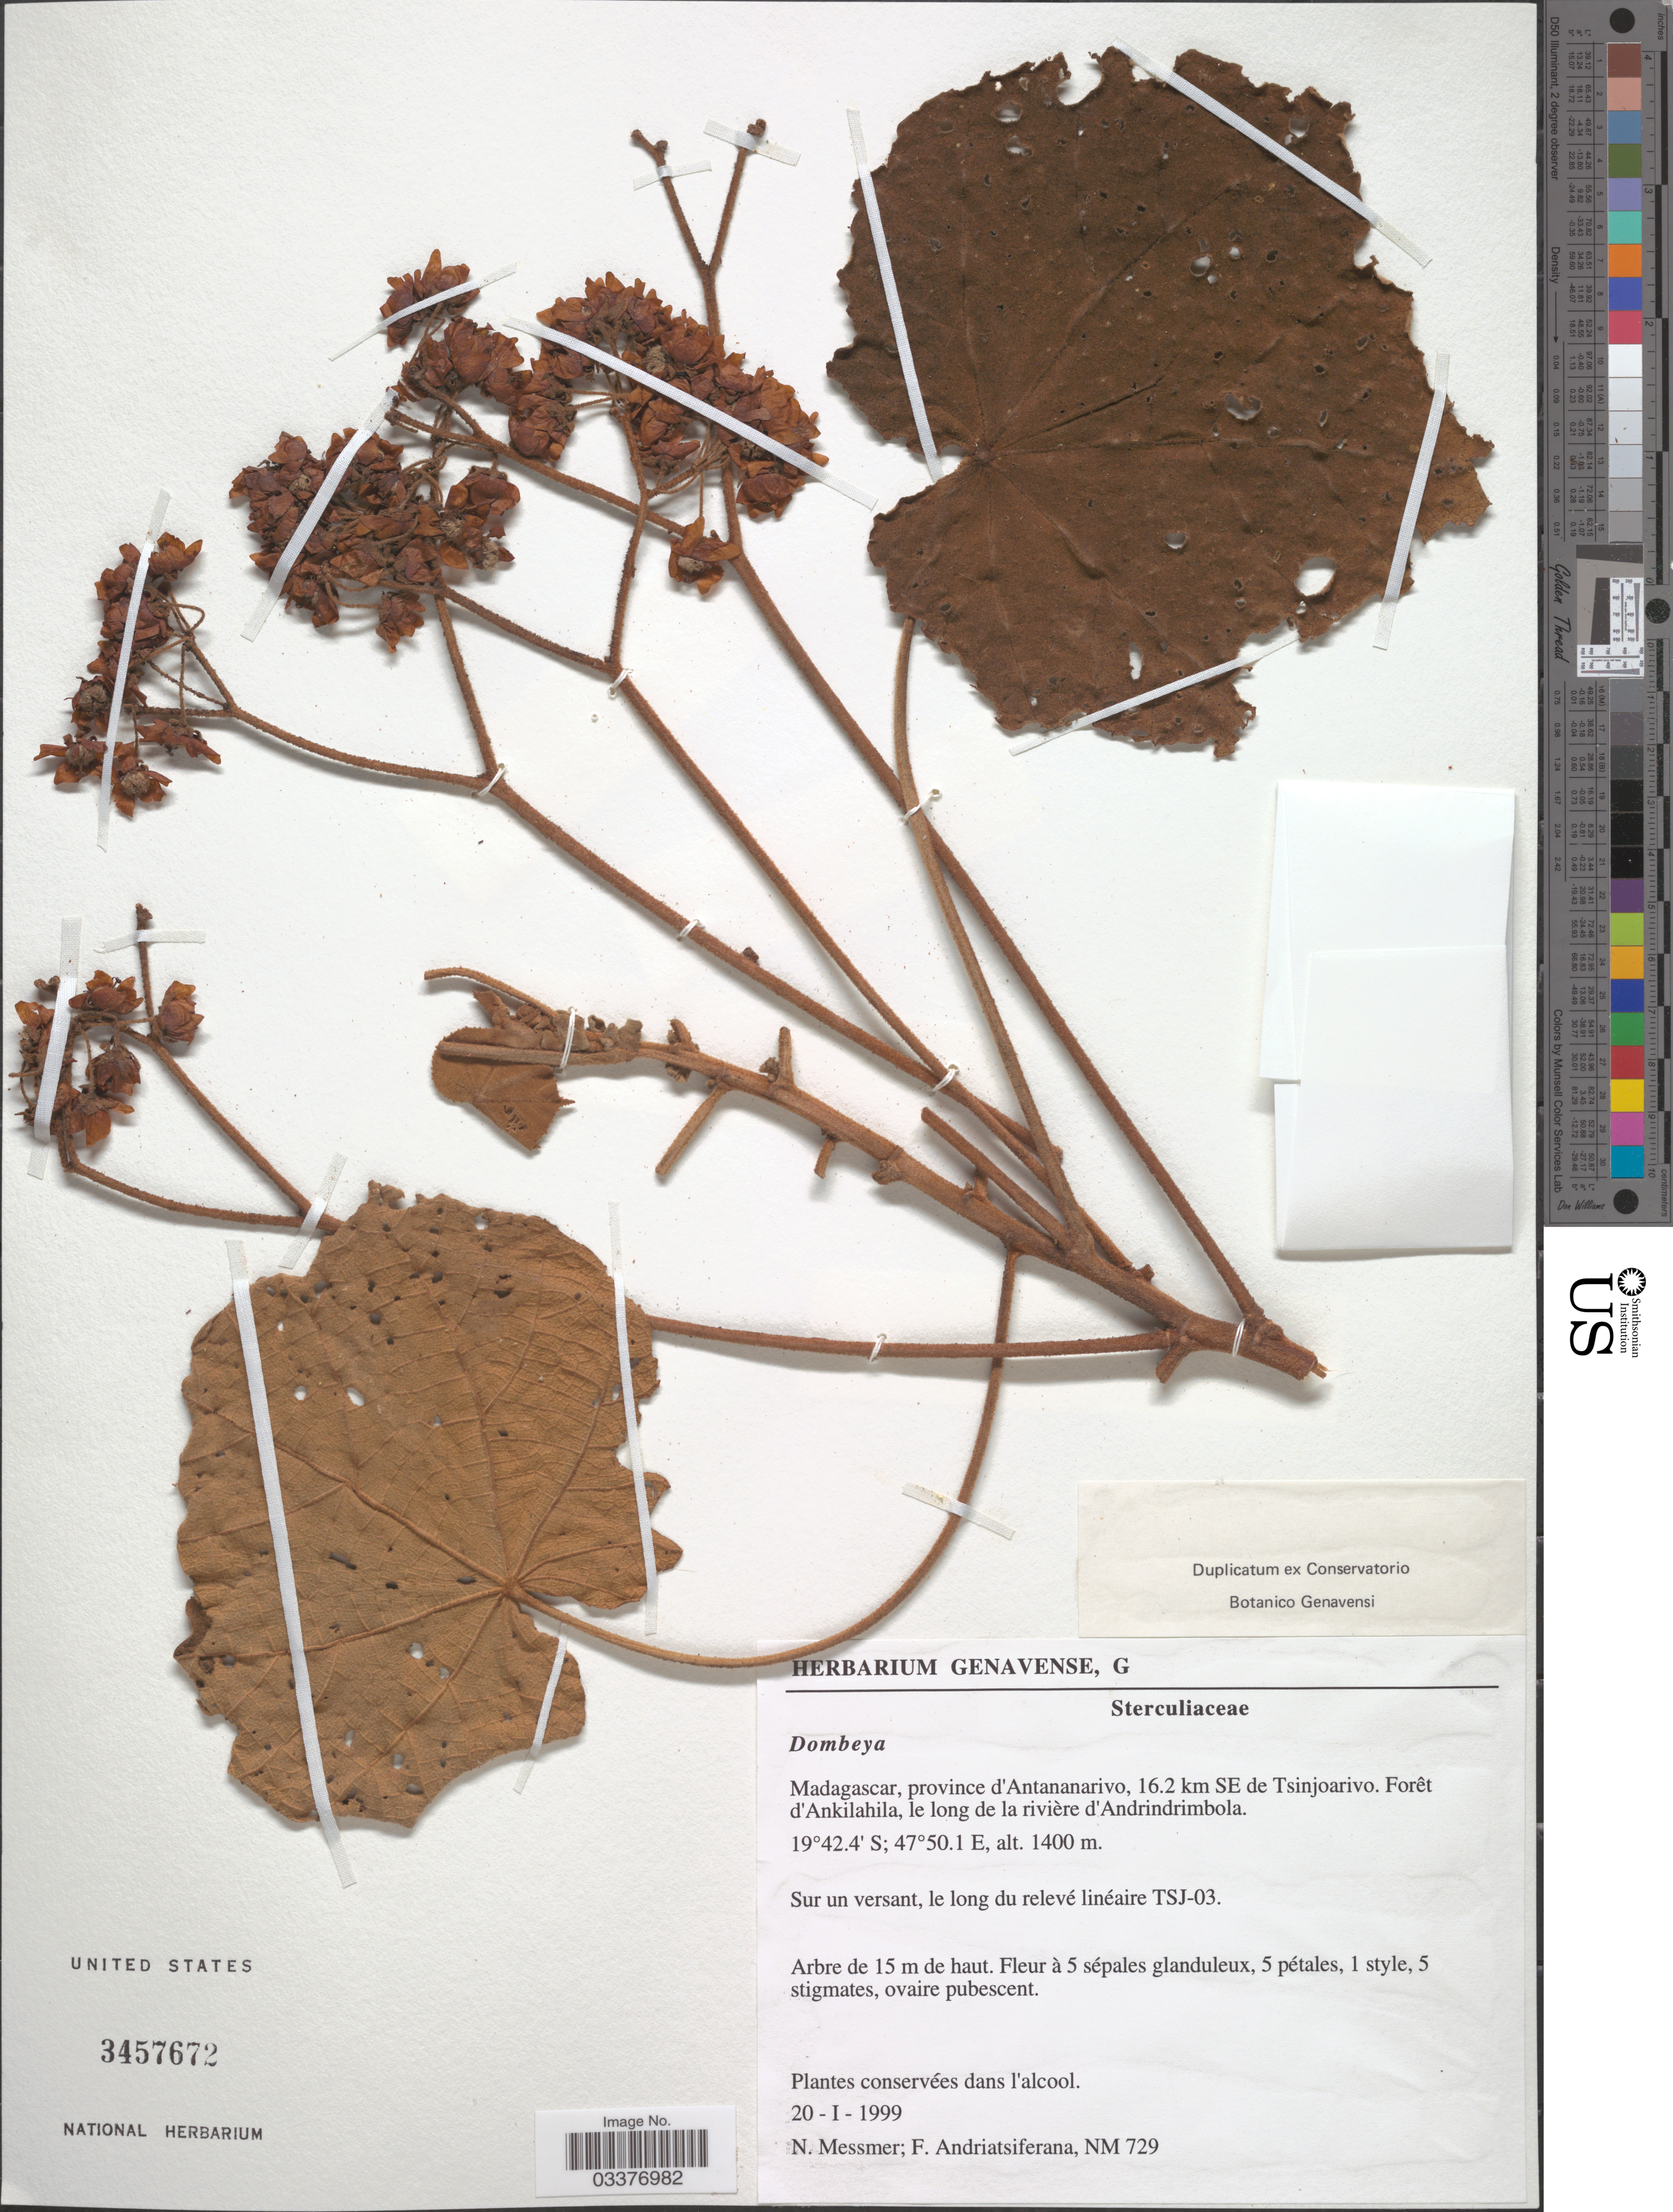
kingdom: Plantae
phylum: Tracheophyta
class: Magnoliopsida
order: Malvales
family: Malvaceae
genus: Dombeya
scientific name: Dombeya sp.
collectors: N. Messmer & F. Andriatsiferana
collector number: NM 729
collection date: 1999-01-20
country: Madagascar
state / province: Vakinankaratra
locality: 16.2 km SE de Tsinjoarivo. Forêt d'Ankilahila, le long de la rivière d'Andrindrimbola.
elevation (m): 1400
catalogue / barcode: US 3457672